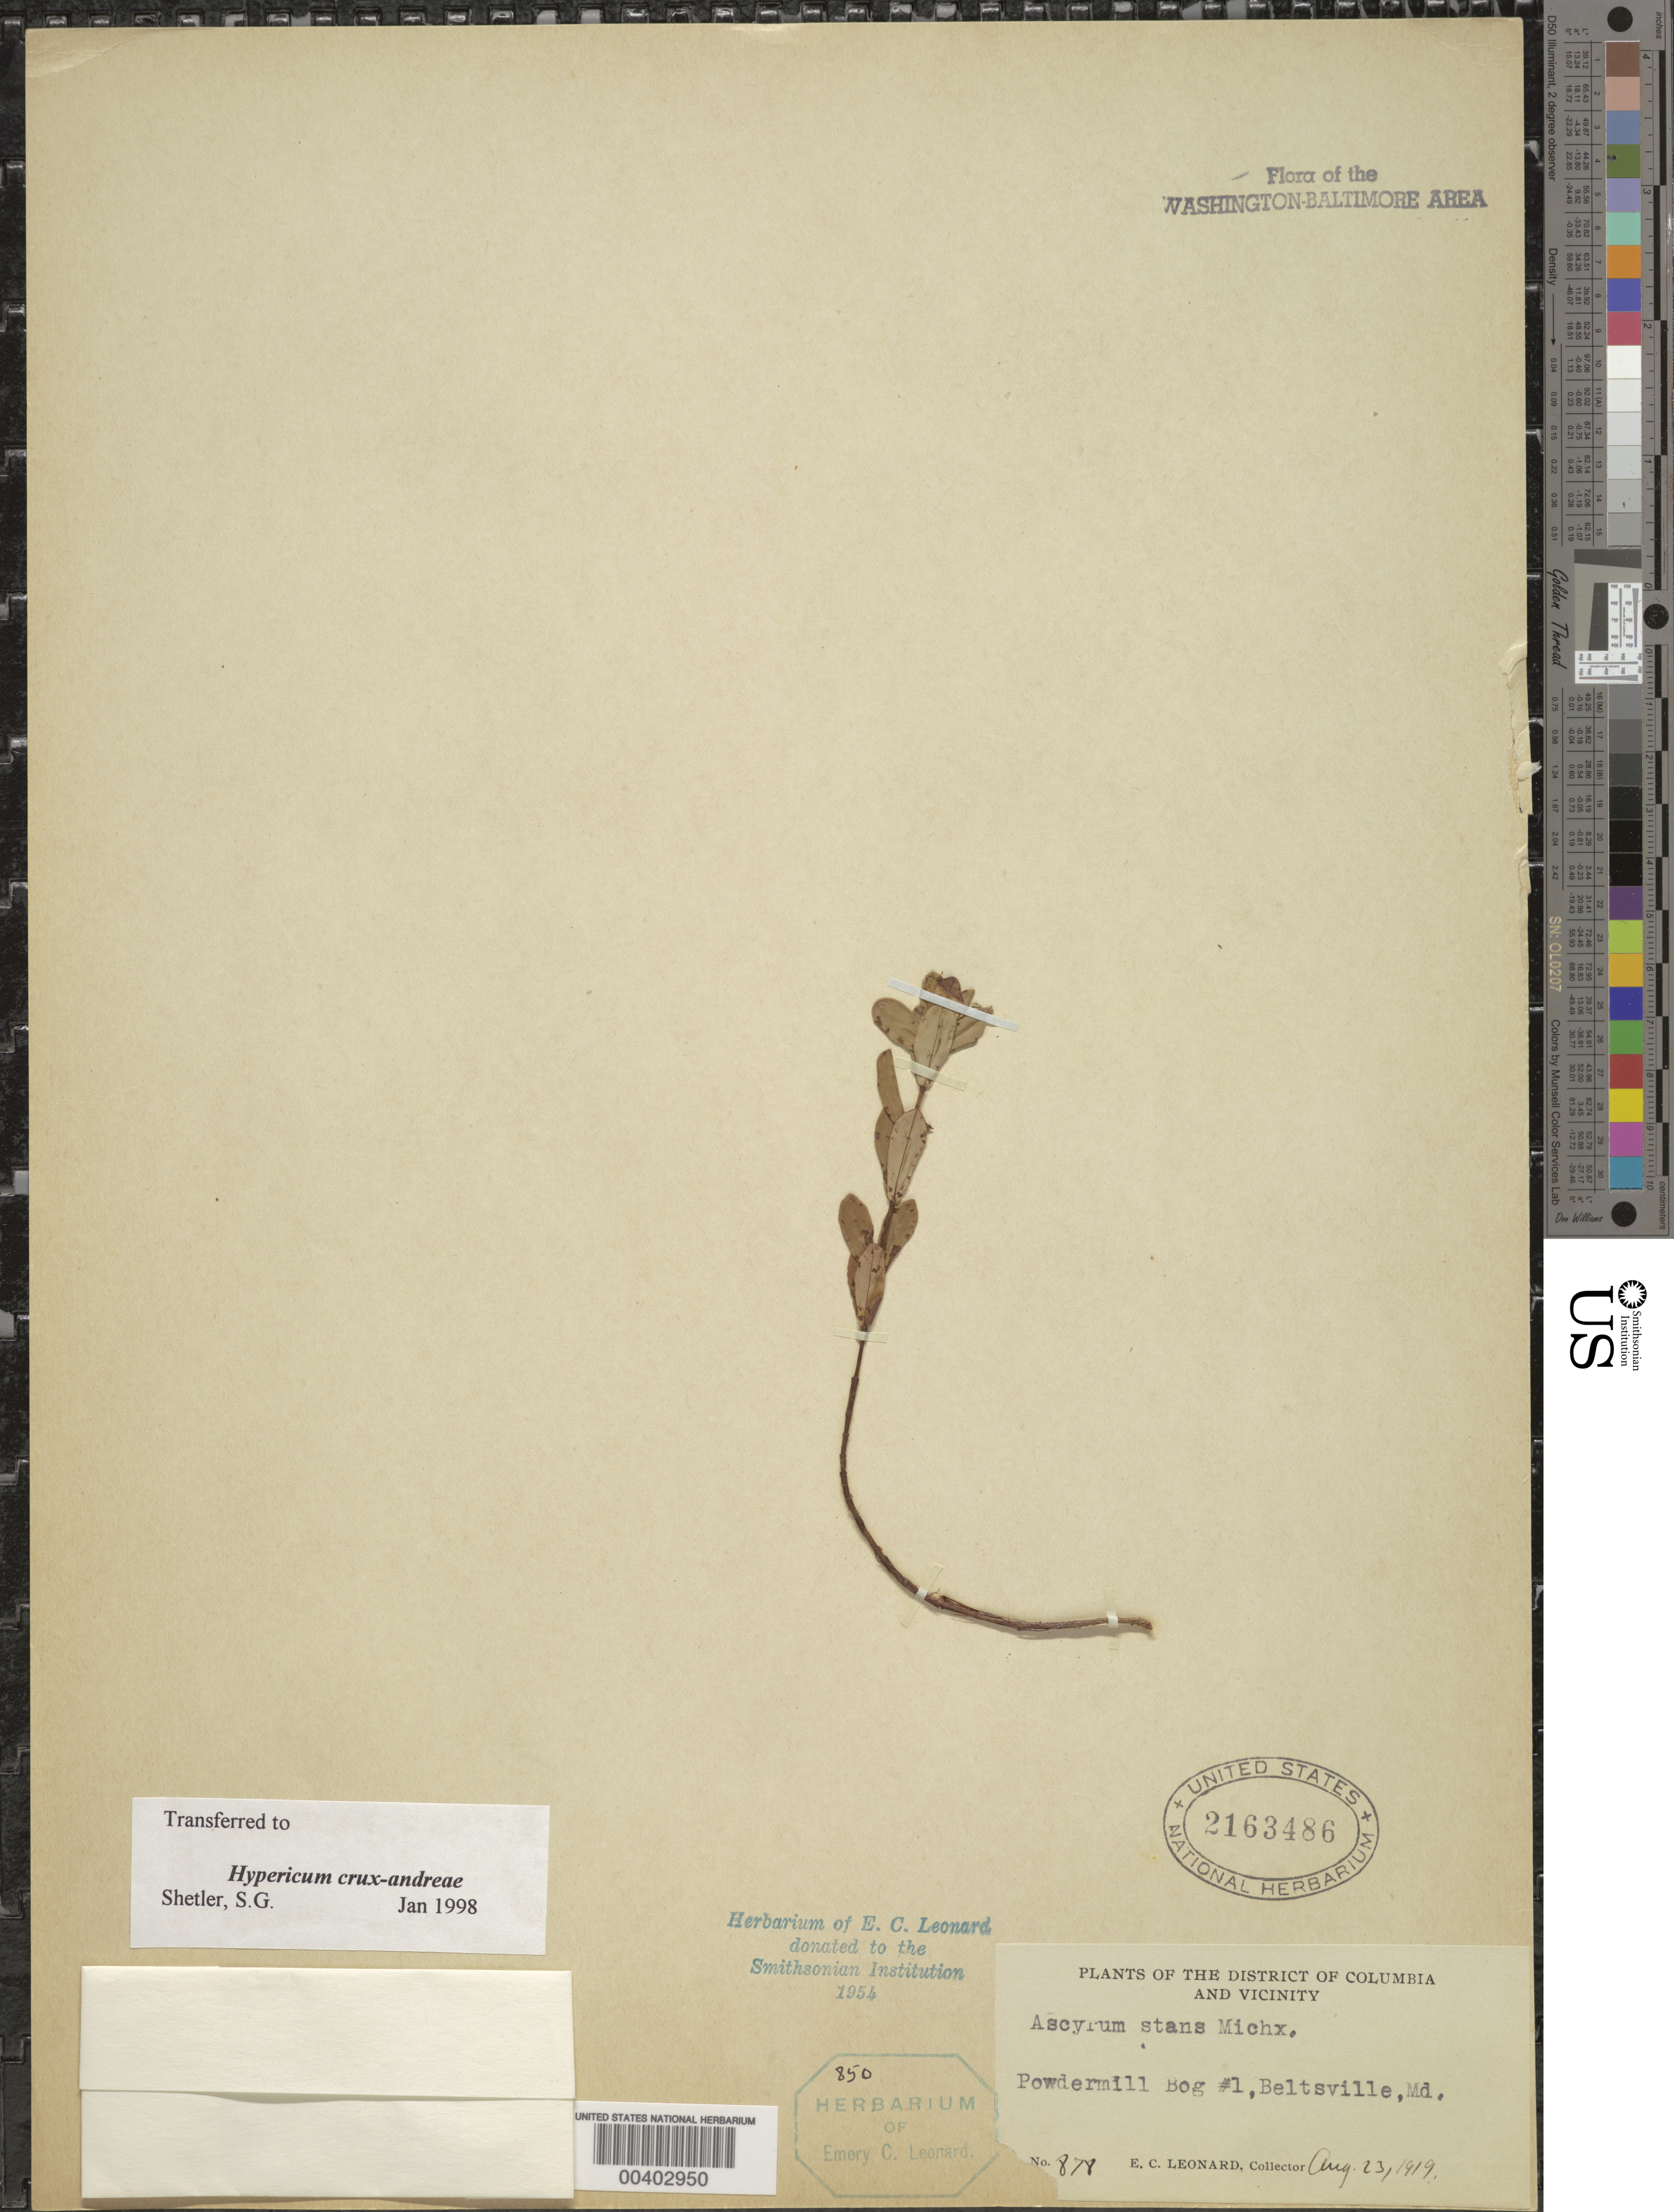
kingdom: Plantae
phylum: Tracheophyta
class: Magnoliopsida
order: Malpighiales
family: Hypericaceae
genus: Hypericum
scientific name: Hypericum crux-andreae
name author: (L.) Crantz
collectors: E. C. Leonard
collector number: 878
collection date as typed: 23 Aug 1919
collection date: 1919-08-23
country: United States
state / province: Maryland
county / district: Prince George's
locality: Powdermill Bog, Beltsville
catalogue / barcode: US 2163486